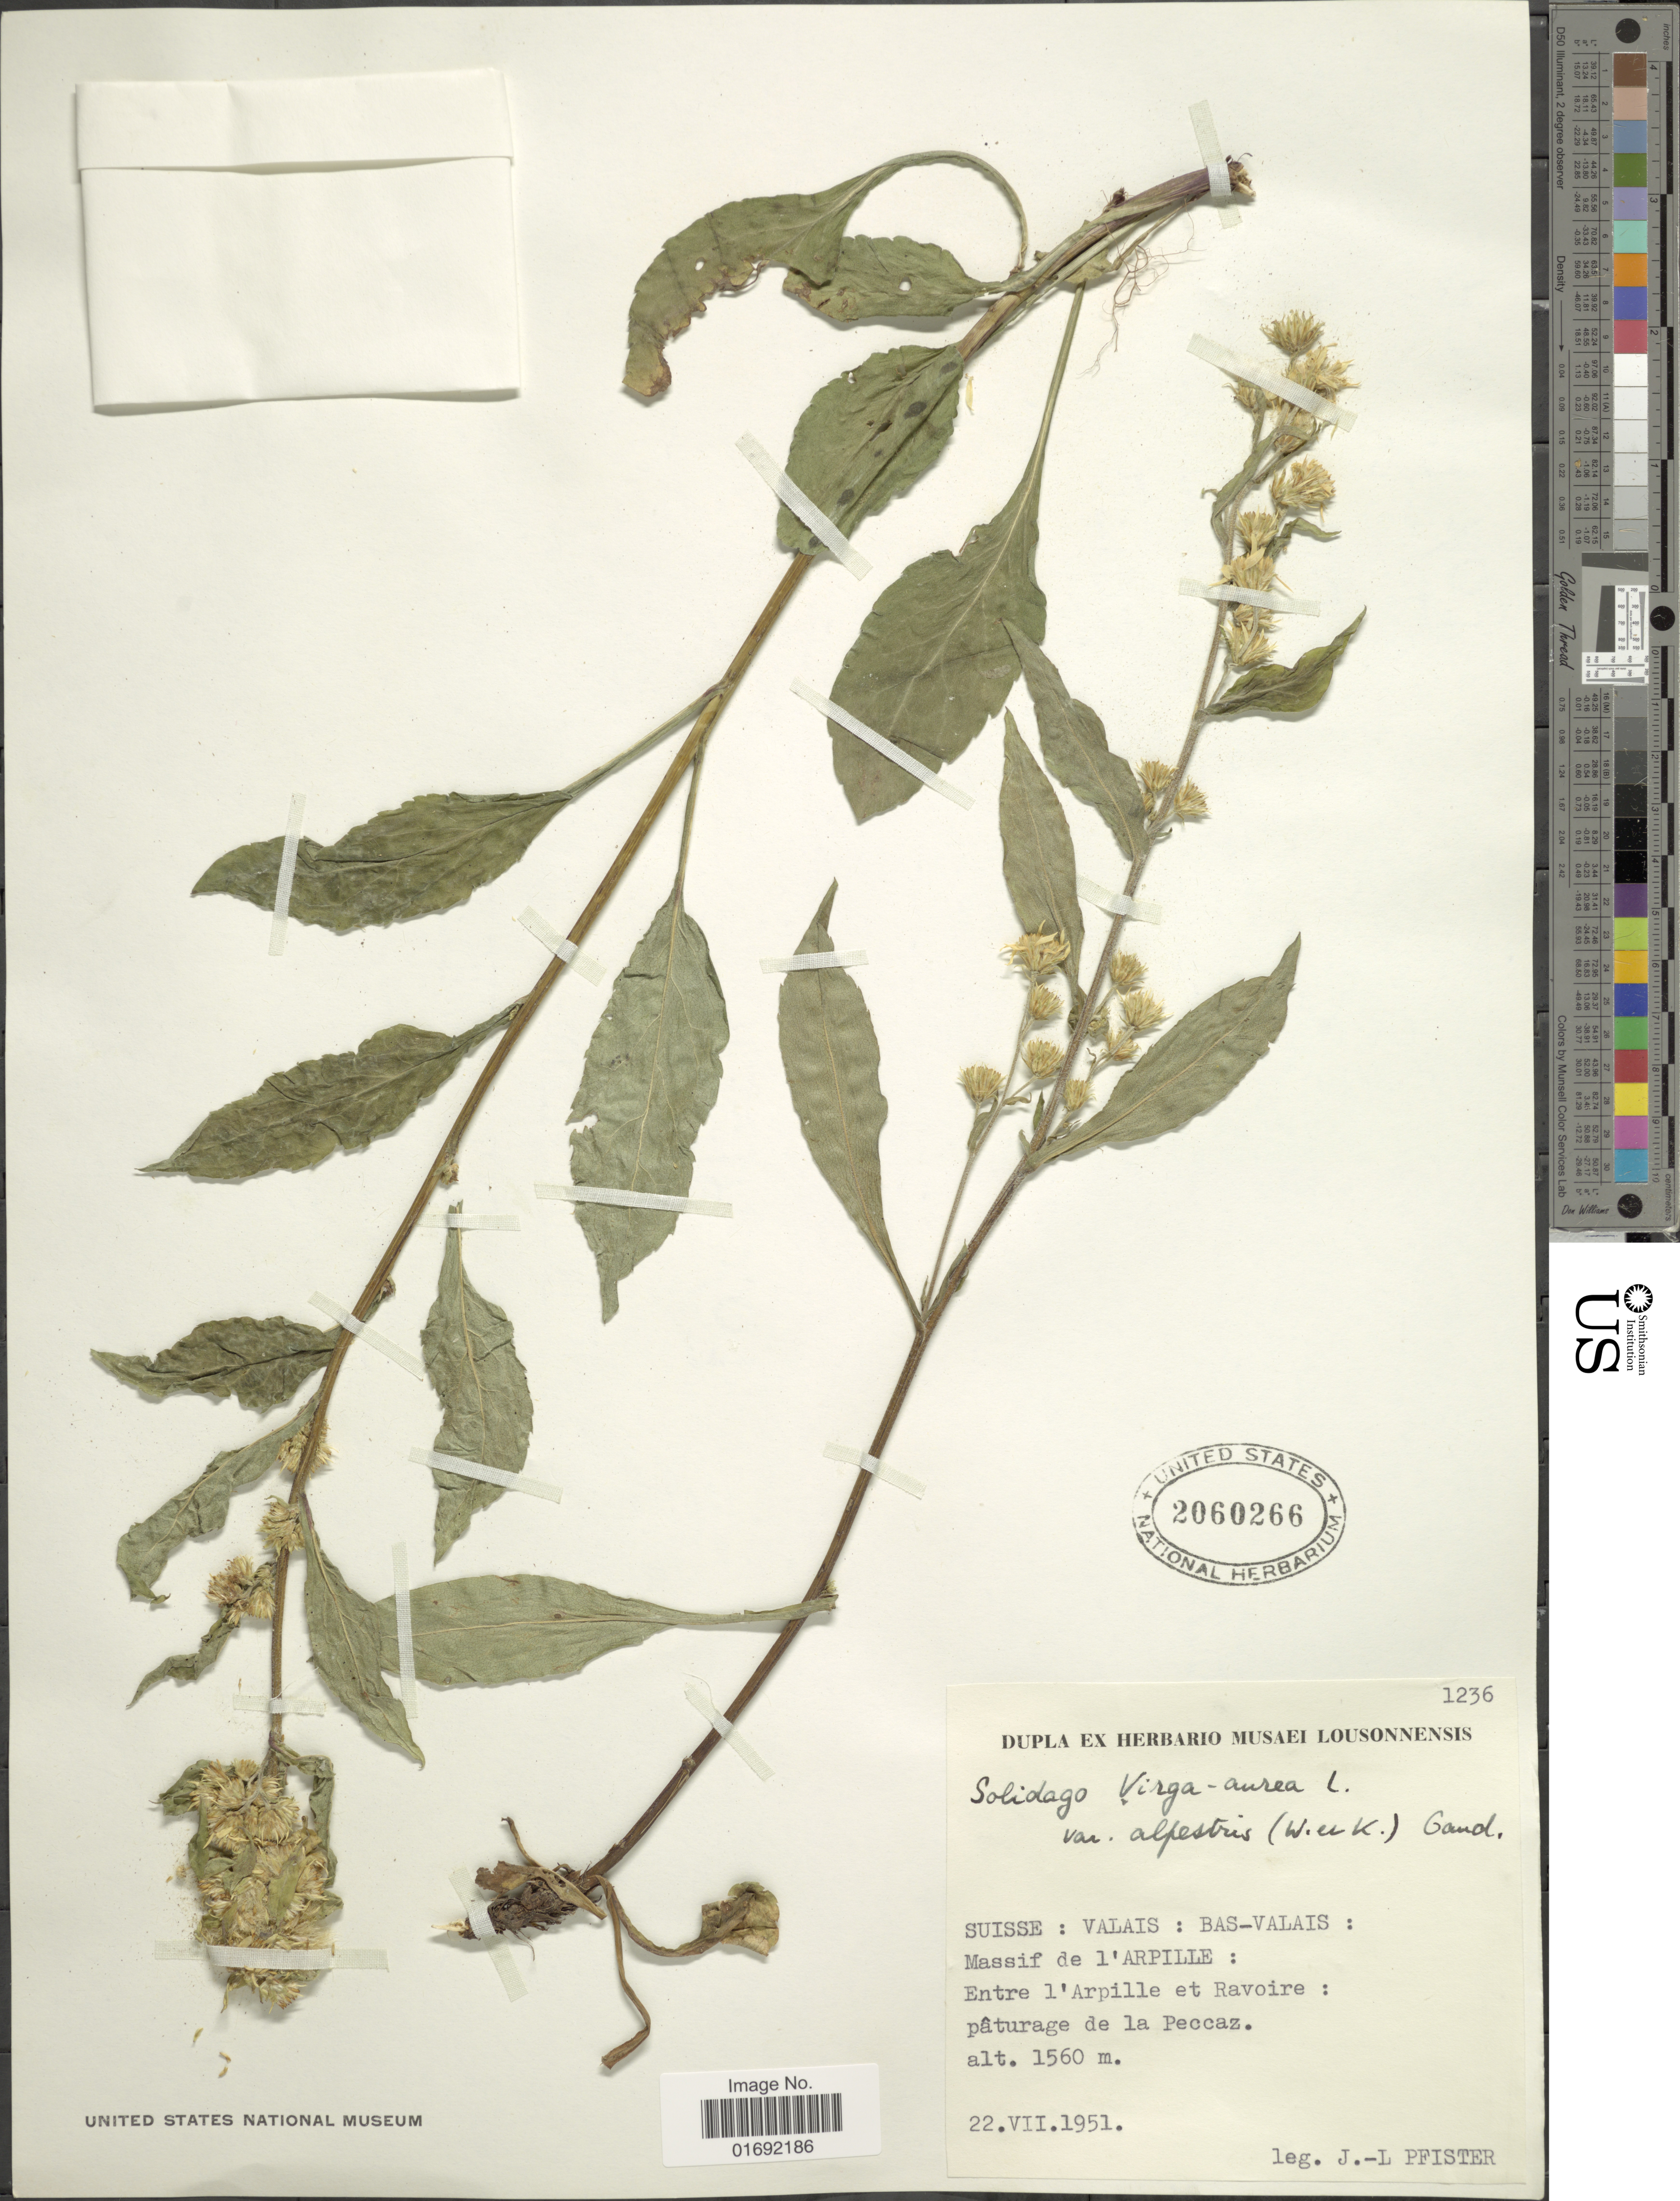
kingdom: Plantae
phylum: Tracheophyta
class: Magnoliopsida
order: Asterales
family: Asteraceae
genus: Solidago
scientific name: Solidago virgaurea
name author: L.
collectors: J. Pfister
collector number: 1236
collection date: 1951-07-22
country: Switzerland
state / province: Valais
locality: Suisse, Bas-Valais, Massif de l'Arpille, entre l'Arpille et Ravoire, paturage de la Peccaz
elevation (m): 1560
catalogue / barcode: US 2060266